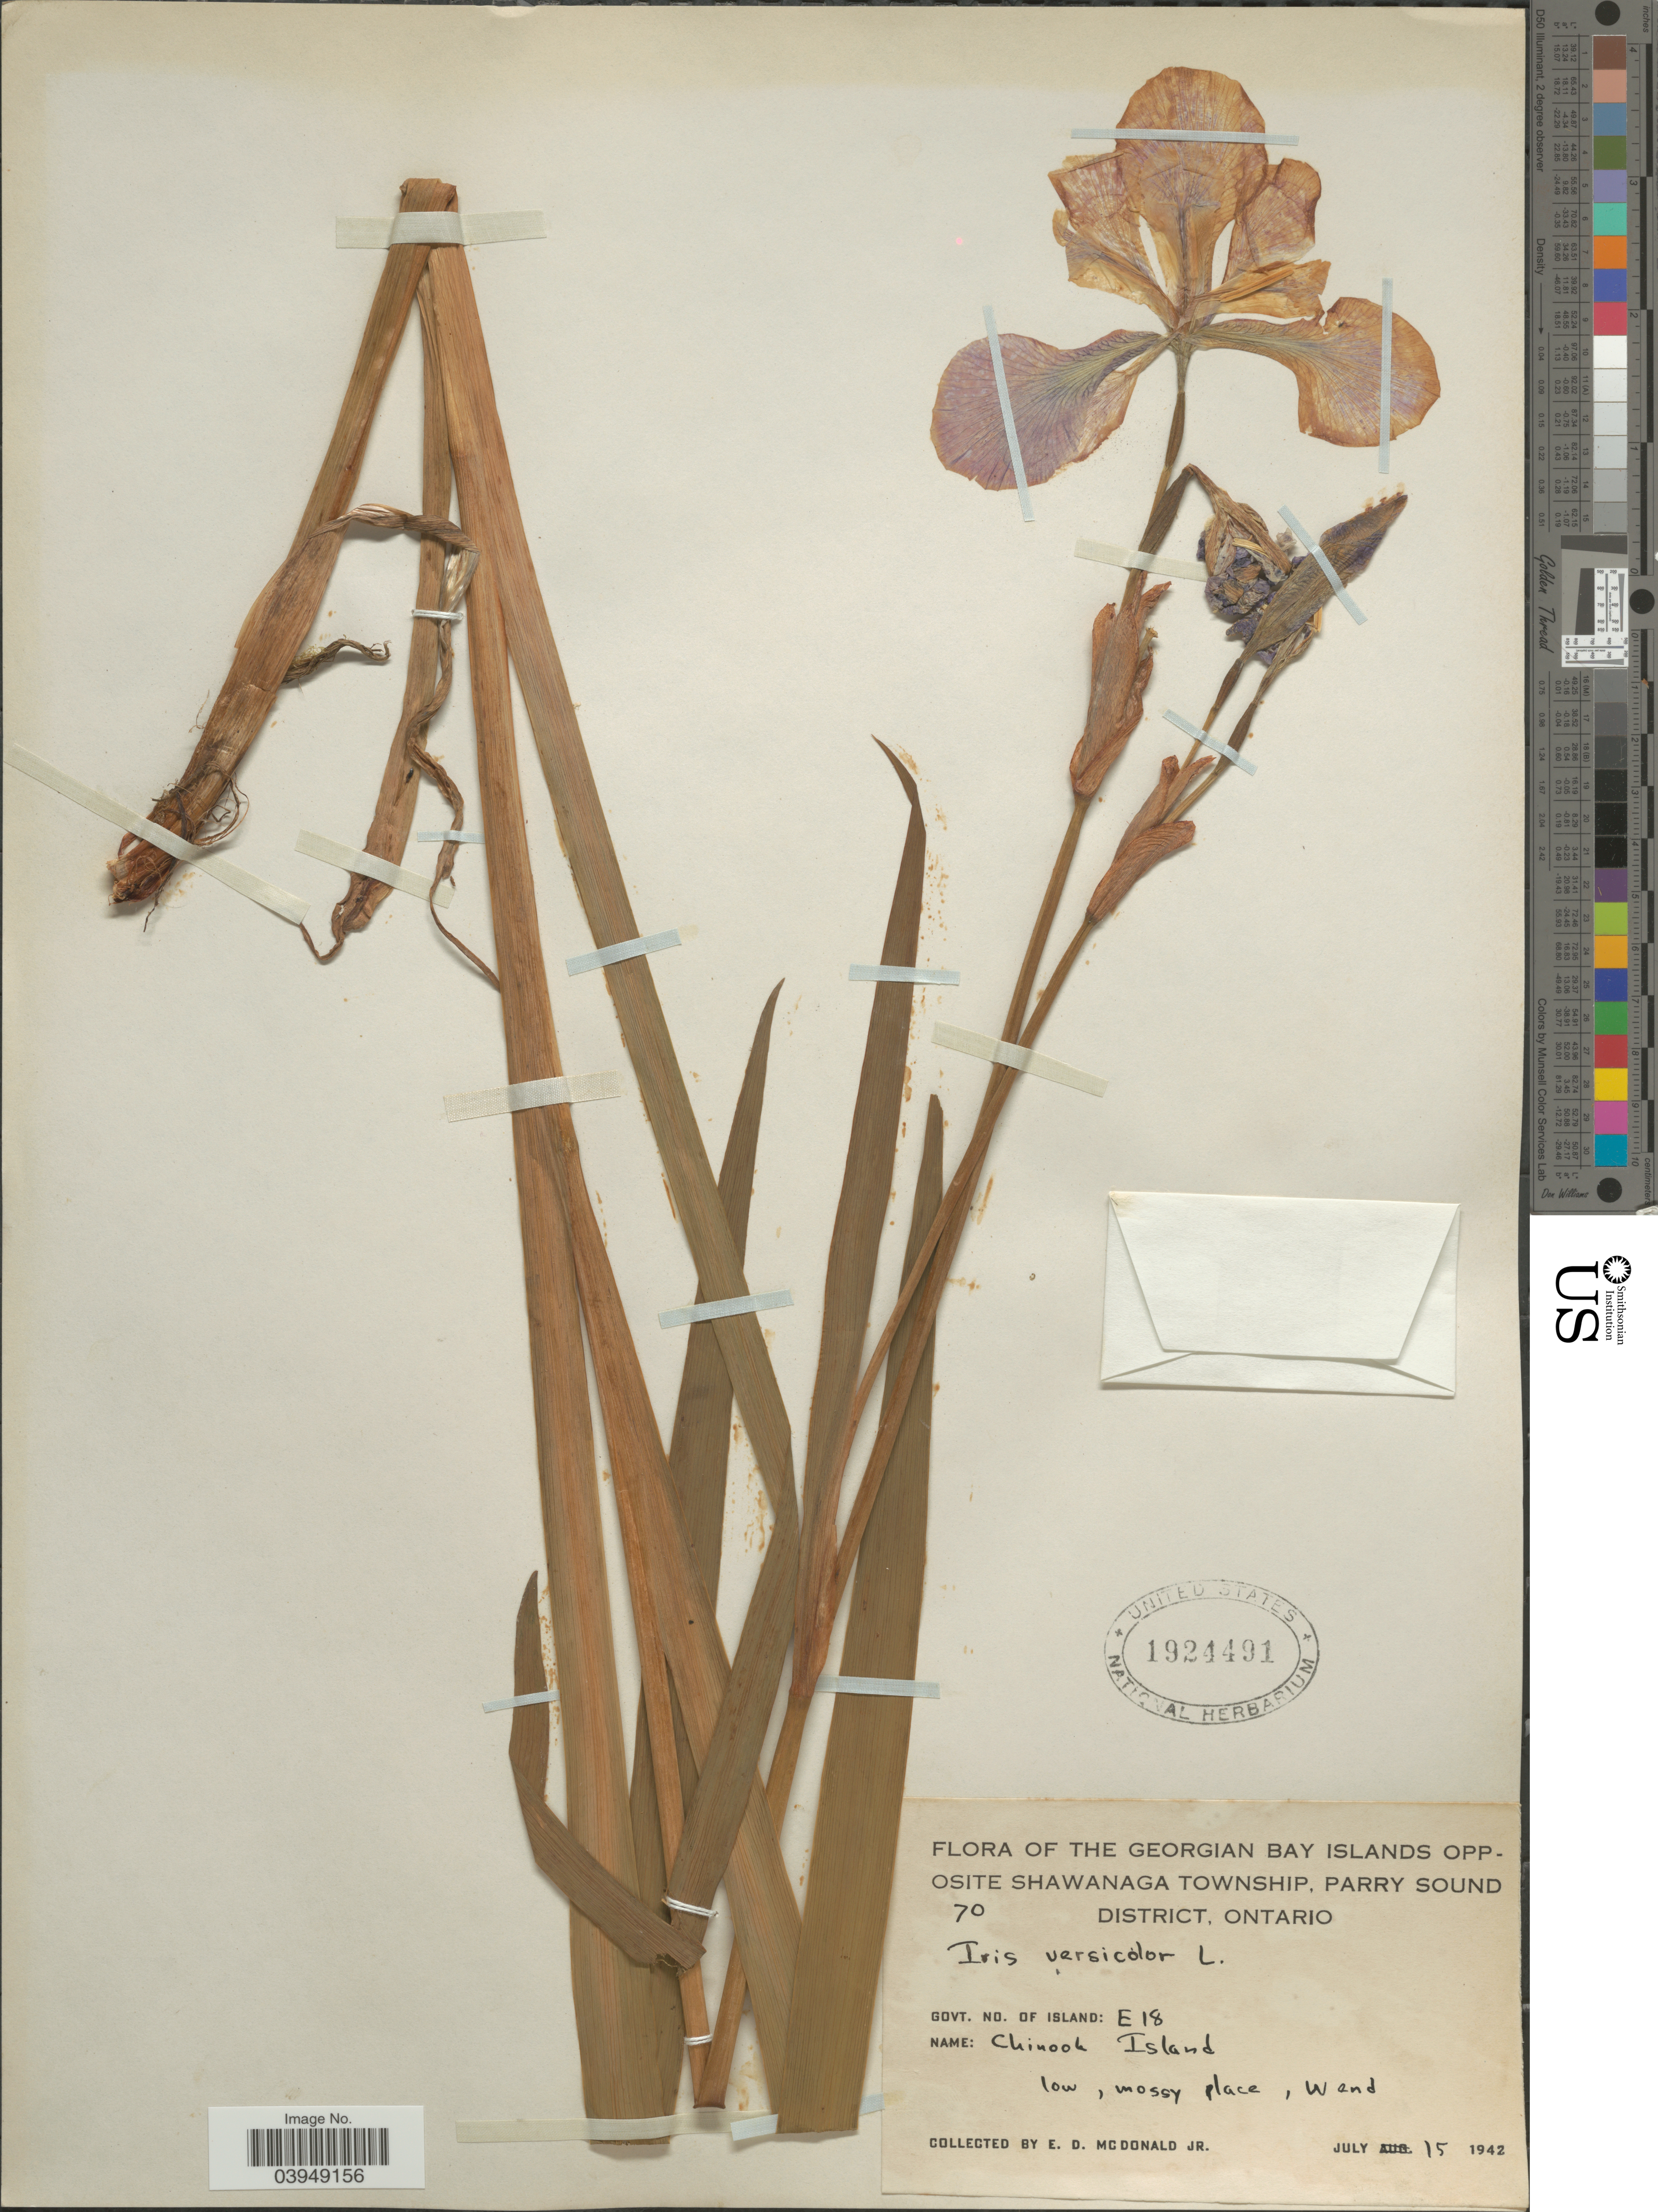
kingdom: Plantae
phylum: Tracheophyta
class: Liliopsida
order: Asparagales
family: Iridaceae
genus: Iris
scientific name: Iris versicolor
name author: L.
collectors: E. D. McDonald Jr.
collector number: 70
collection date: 1942-07-15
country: Canada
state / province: Ontario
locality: The Georgian Bay Islands opposite Shawanaga Township, Parry Sound District. Govt. No. of Island: E18. Chinook Island, W end.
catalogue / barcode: US 1924491